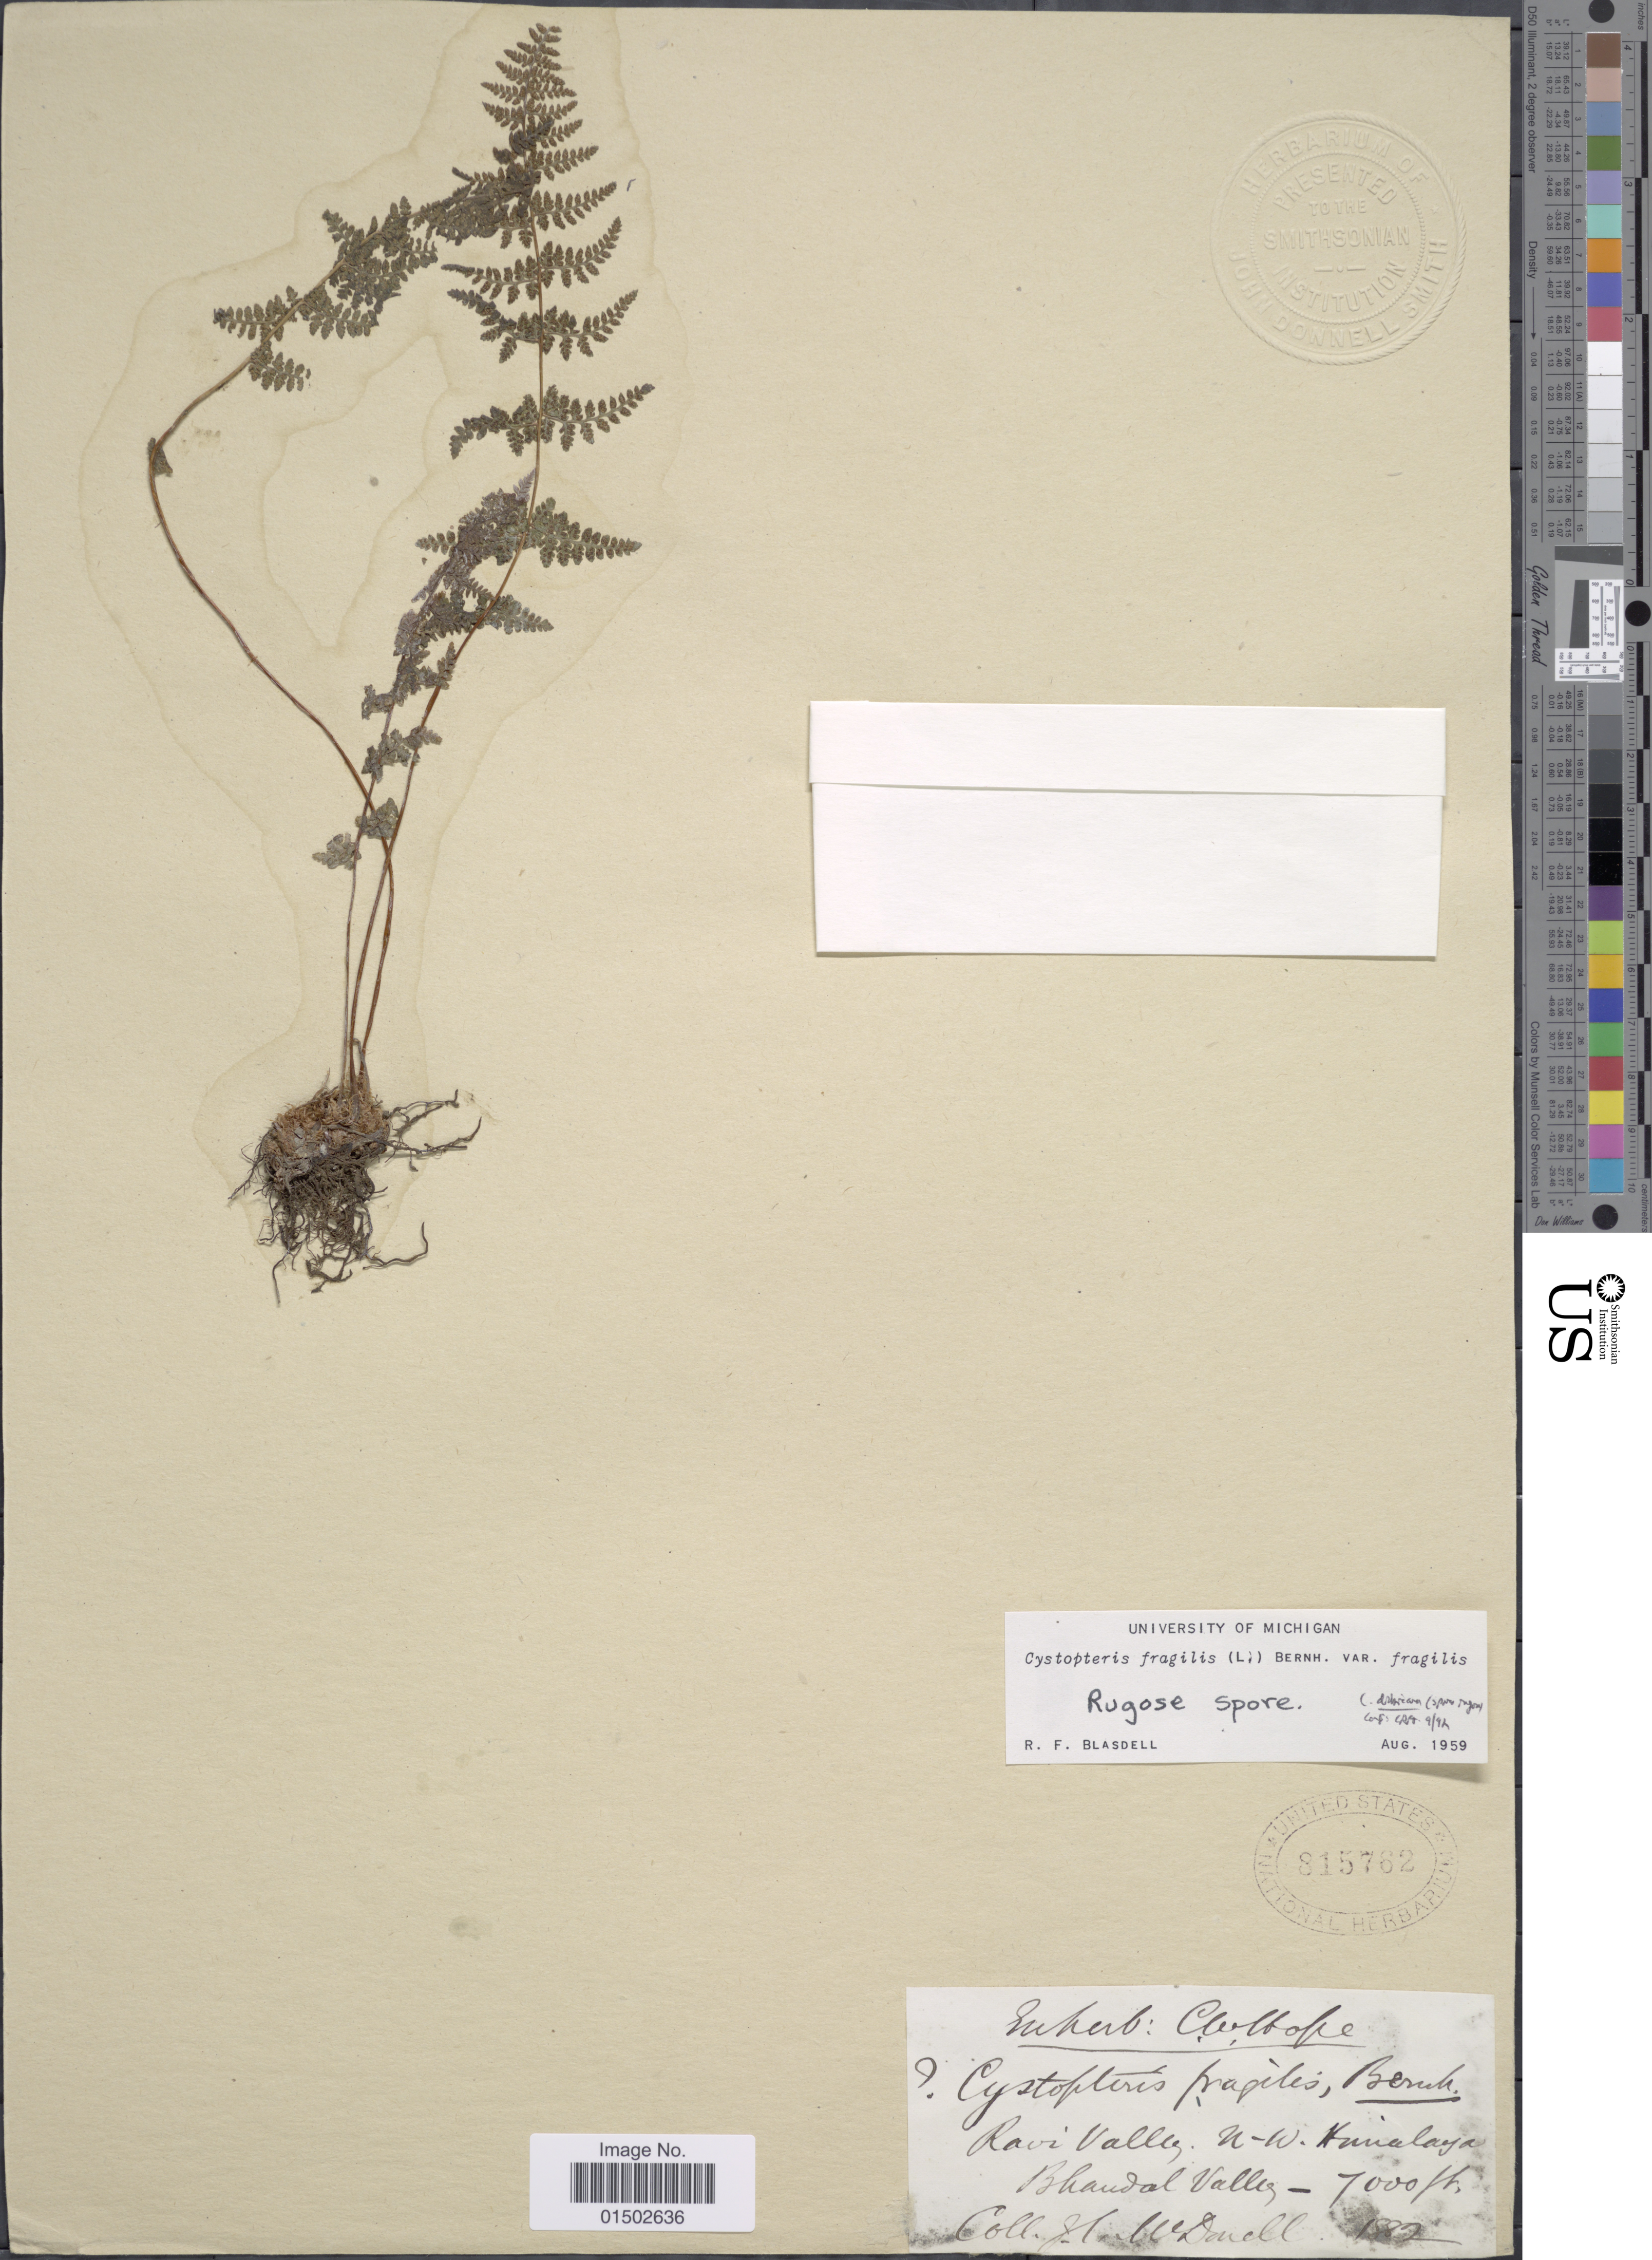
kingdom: Plantae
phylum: Tracheophyta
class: Polypodiopsida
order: Polypodiales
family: Cystopteridaceae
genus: Cystopteris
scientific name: Cystopteris fragilis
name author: (L.) Bernh.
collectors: H. O'Donell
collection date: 1882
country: India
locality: Ravi Valley, N - W Himalaya, Bhandal valley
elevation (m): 2134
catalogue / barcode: US 815762